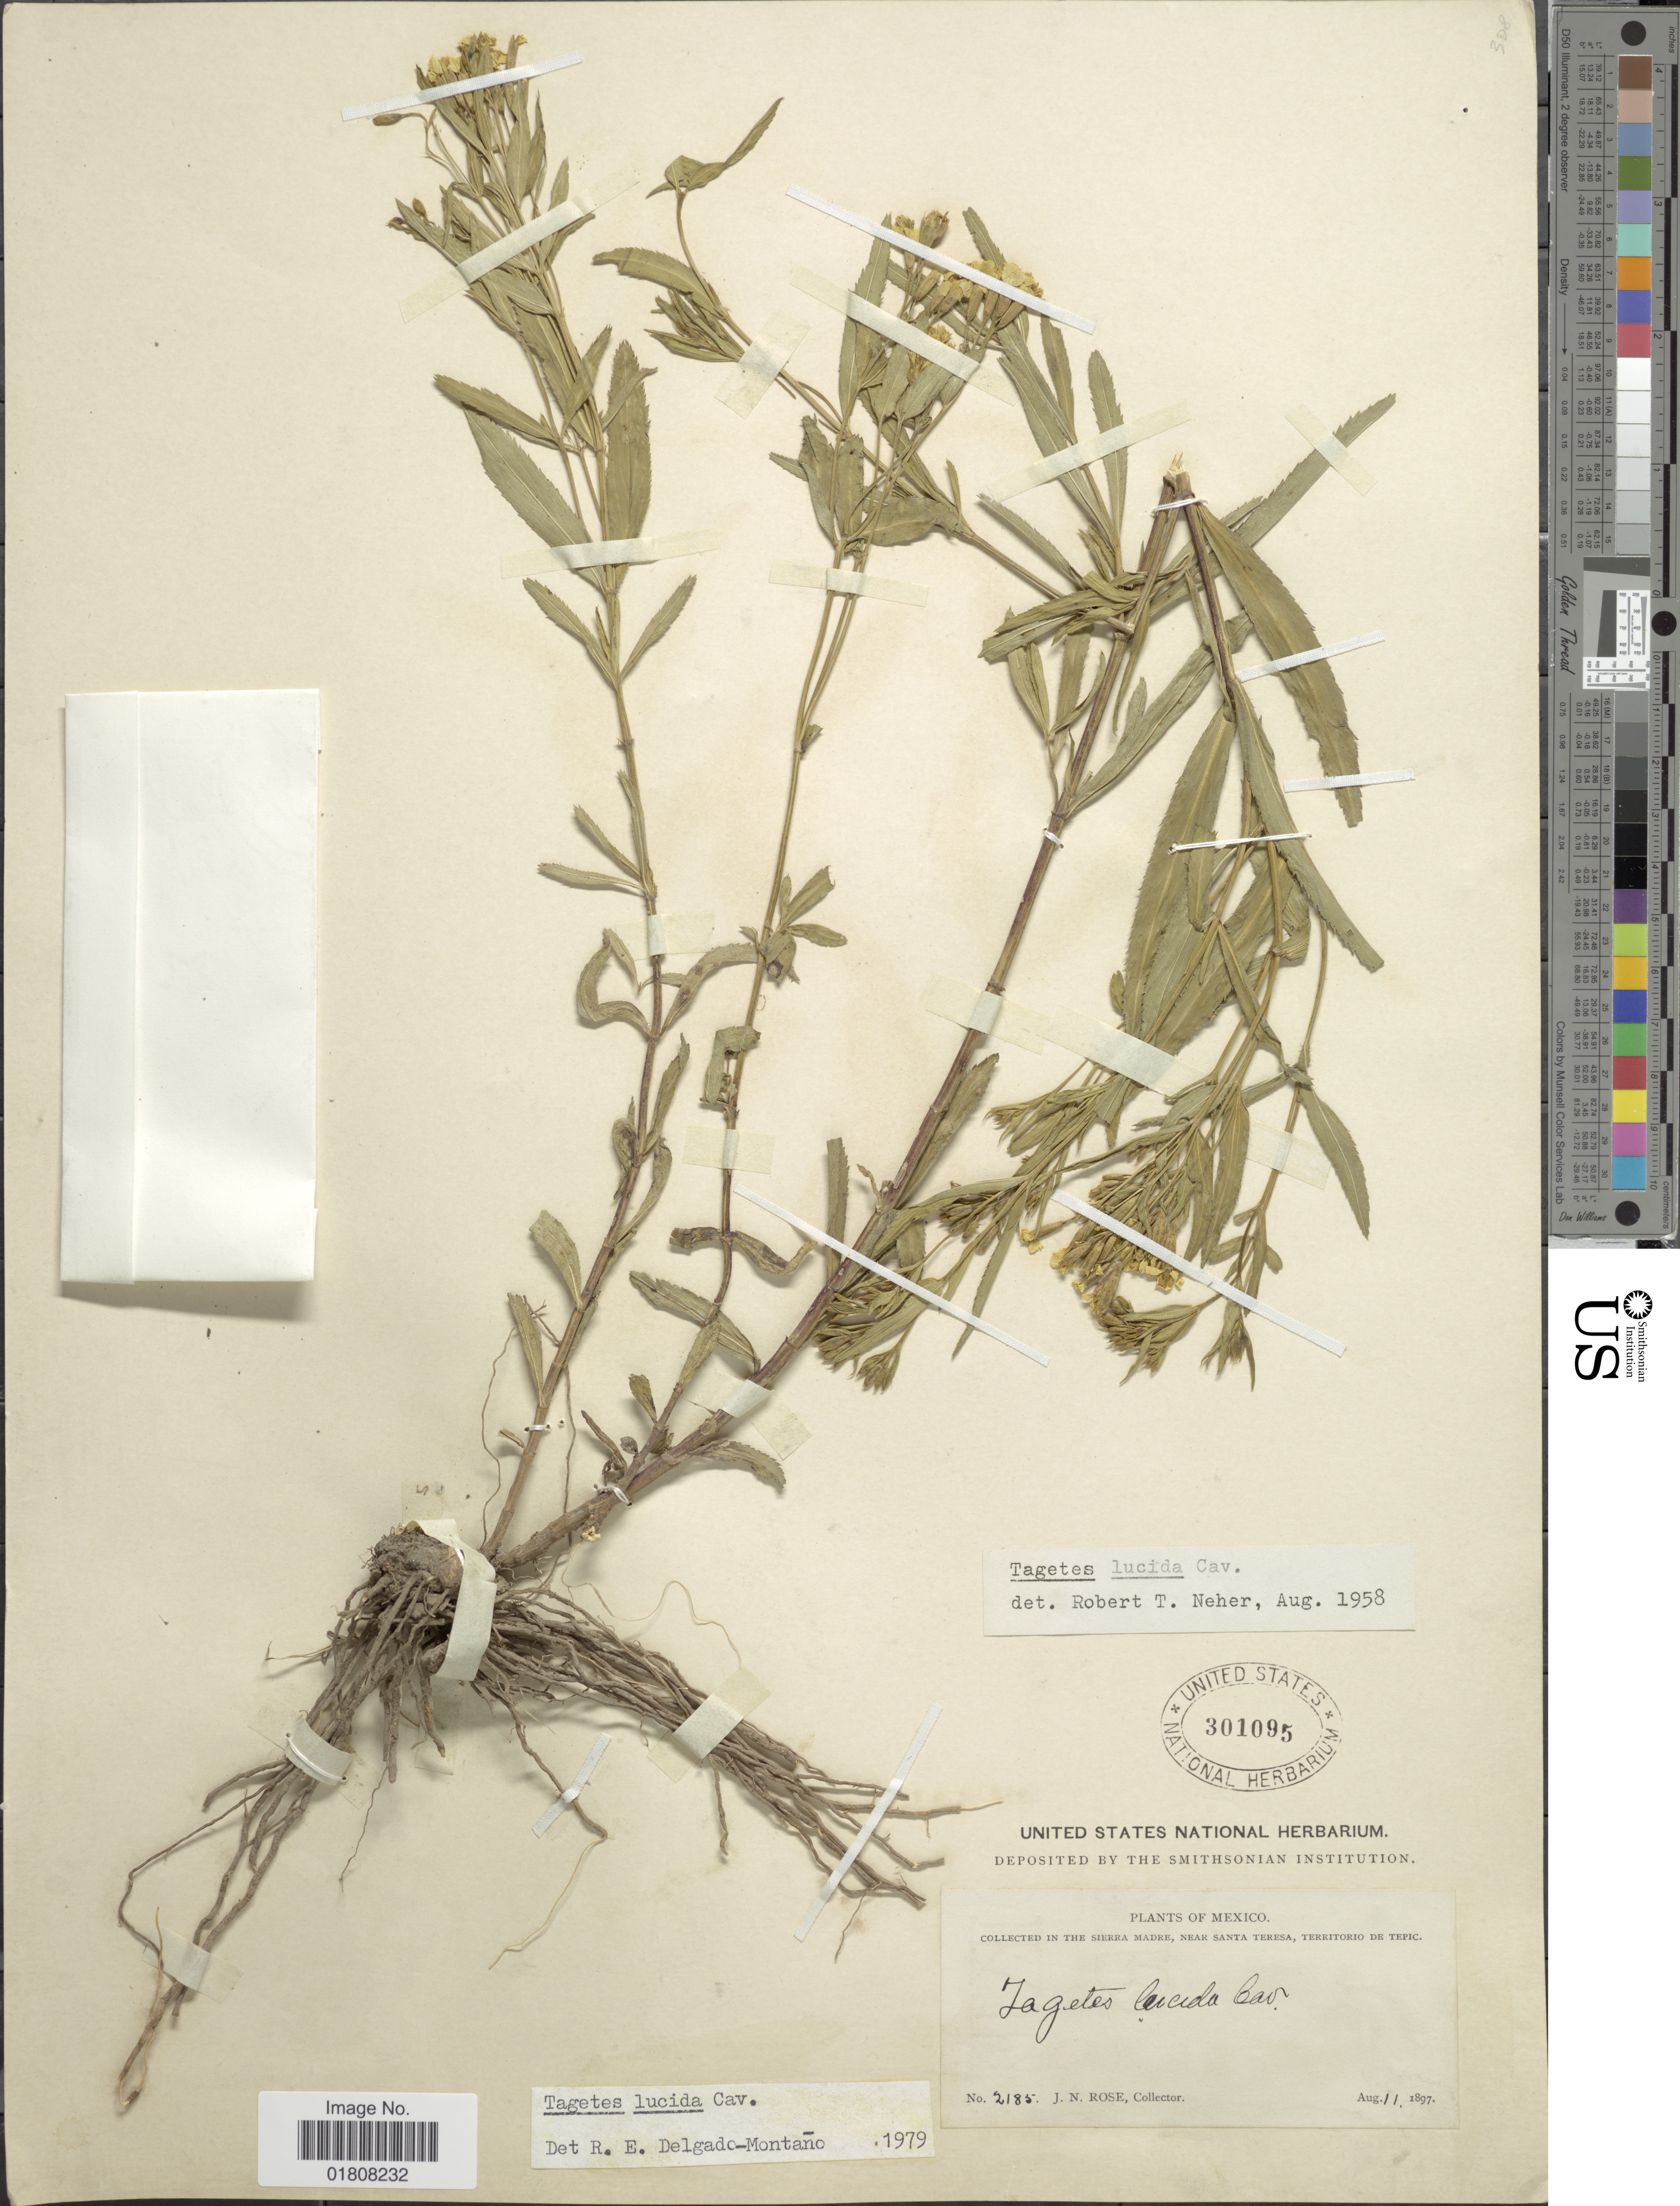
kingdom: Plantae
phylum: Tracheophyta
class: Magnoliopsida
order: Asterales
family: Asteraceae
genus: Tagetes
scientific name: Tagetes lucida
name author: Cav.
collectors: J. N. Rose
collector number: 2185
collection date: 1897-08-11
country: Mexico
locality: Sierra Madre, near Santa Teresa, Territorio de Tepic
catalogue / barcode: US 301095